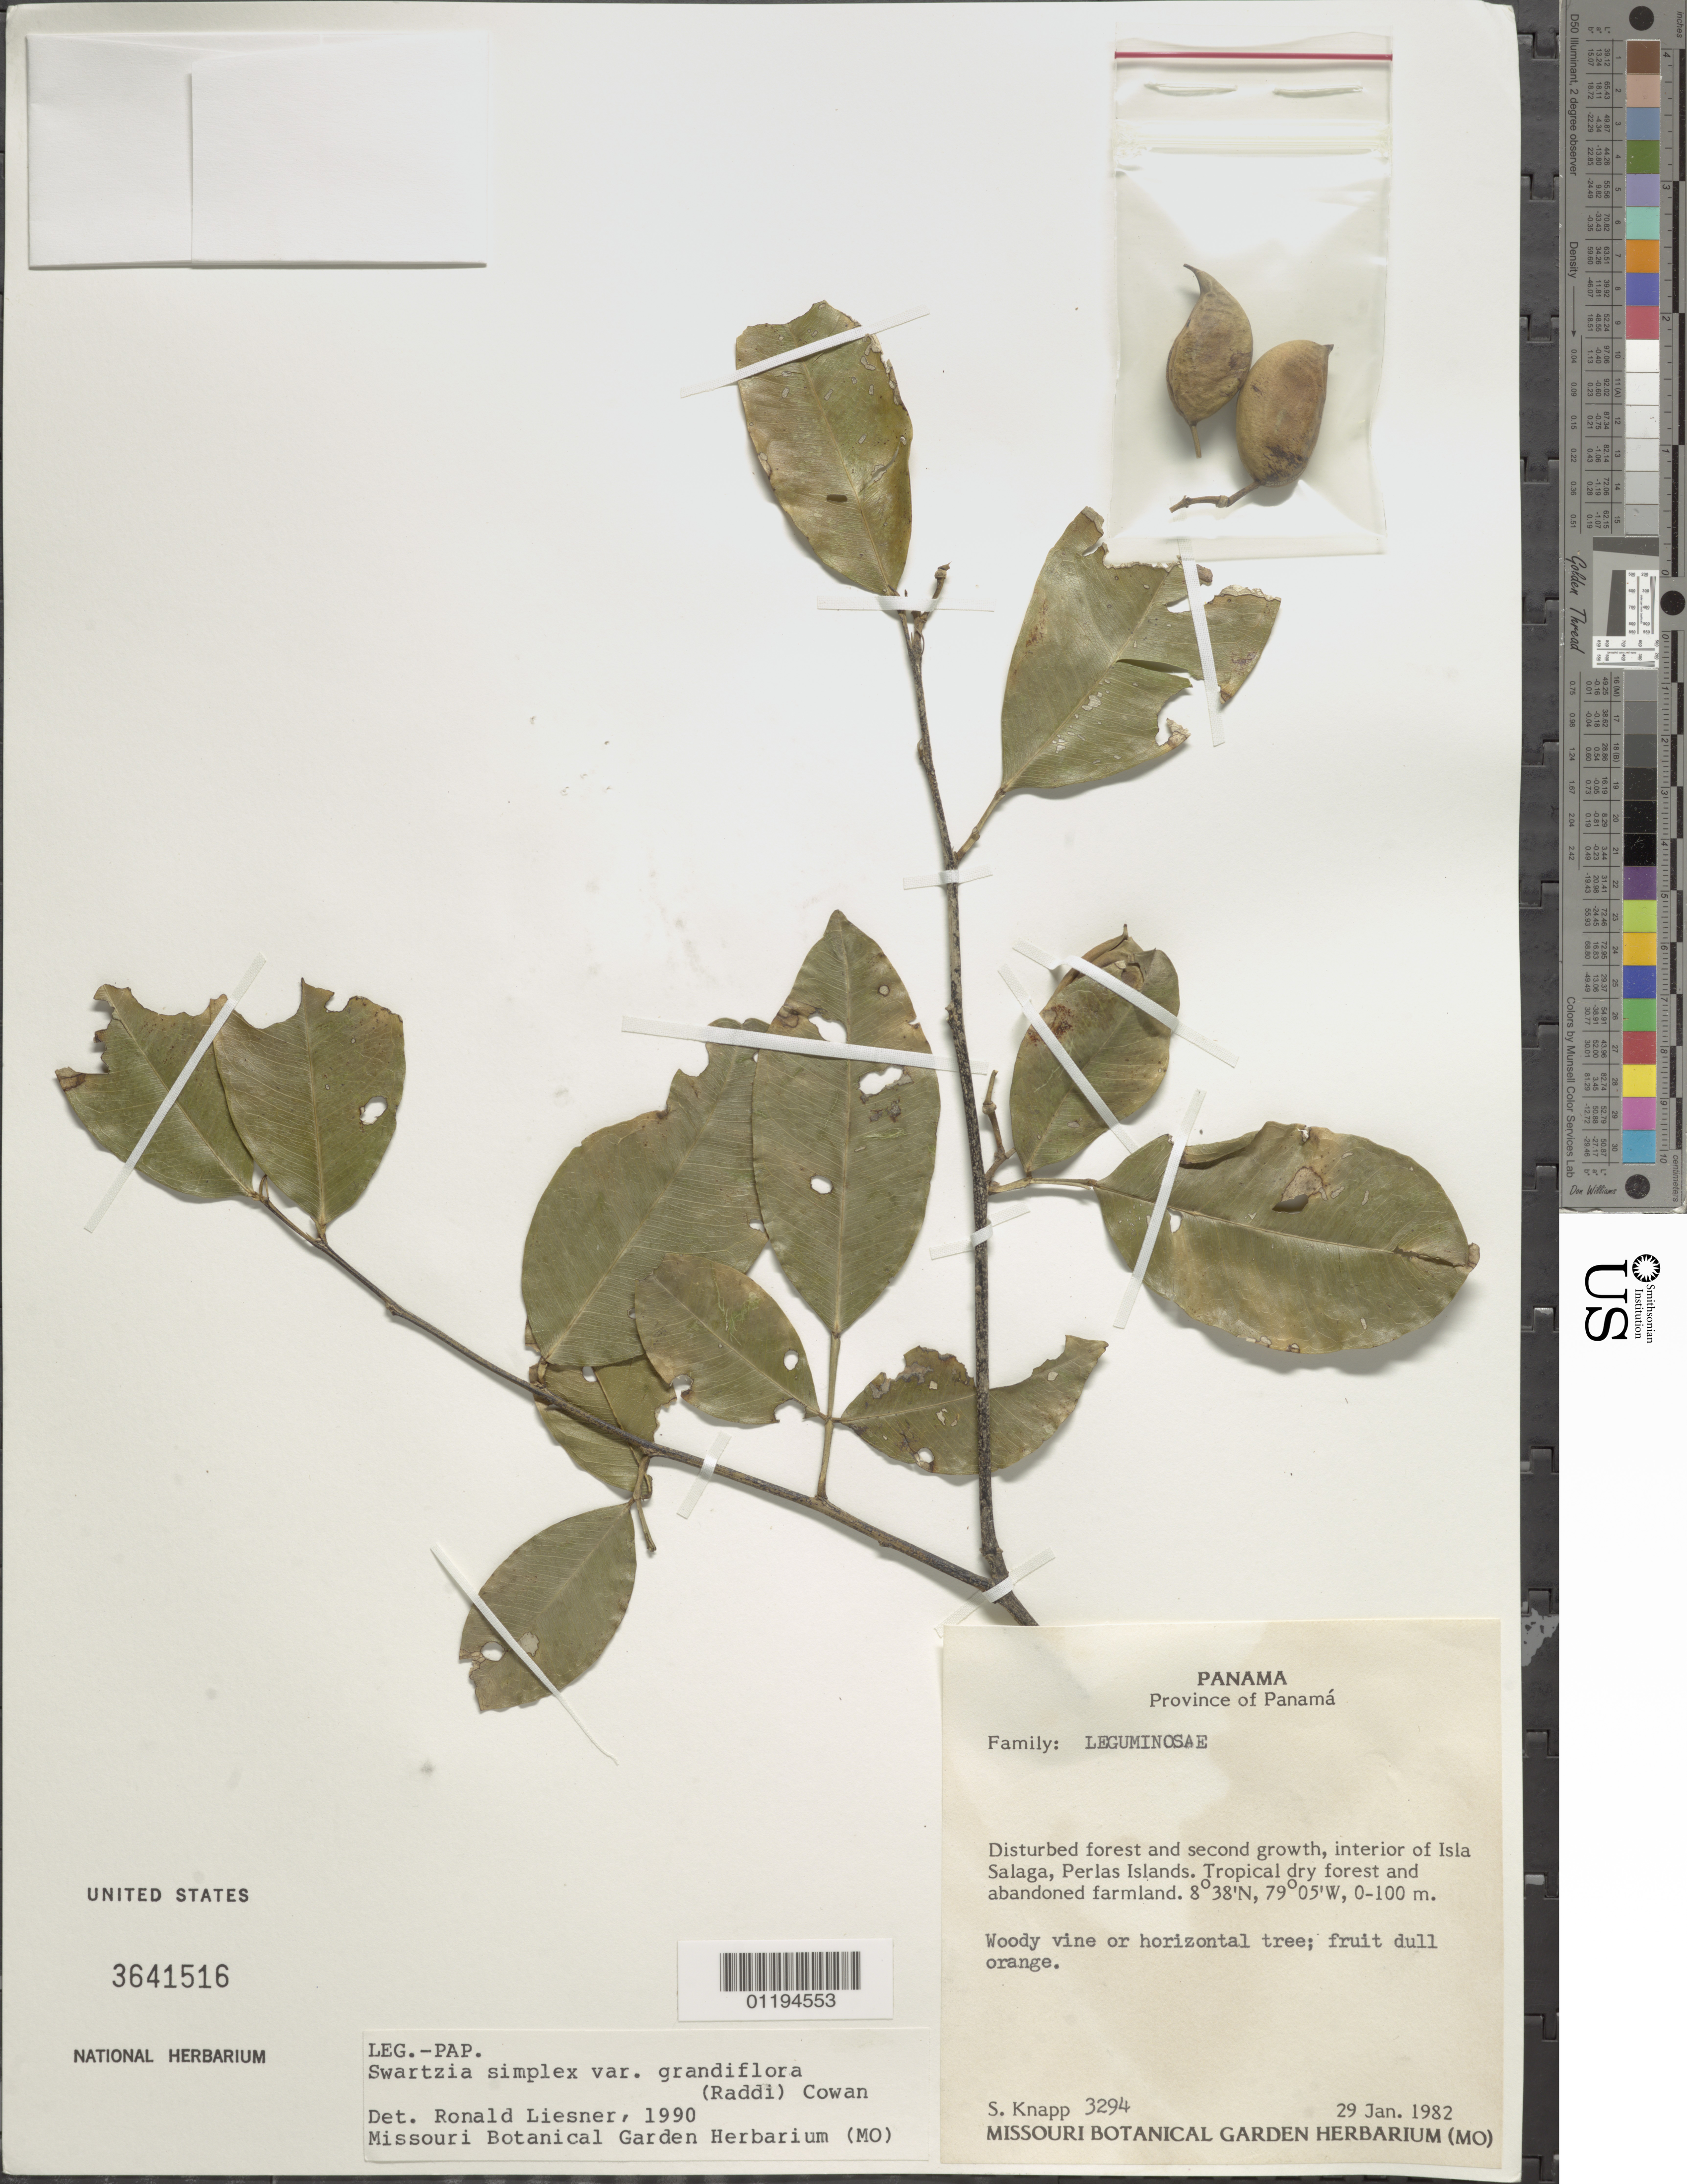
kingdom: Plantae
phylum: Tracheophyta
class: Magnoliopsida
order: Fabales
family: Fabaceae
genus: Swartzia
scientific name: Swartzia simplex var. simplex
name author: (Sw.) Spreng.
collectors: S. Knapp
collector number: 3294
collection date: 1982-01-29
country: Panama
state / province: Panamá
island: Salaga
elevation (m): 0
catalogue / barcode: US 3641516